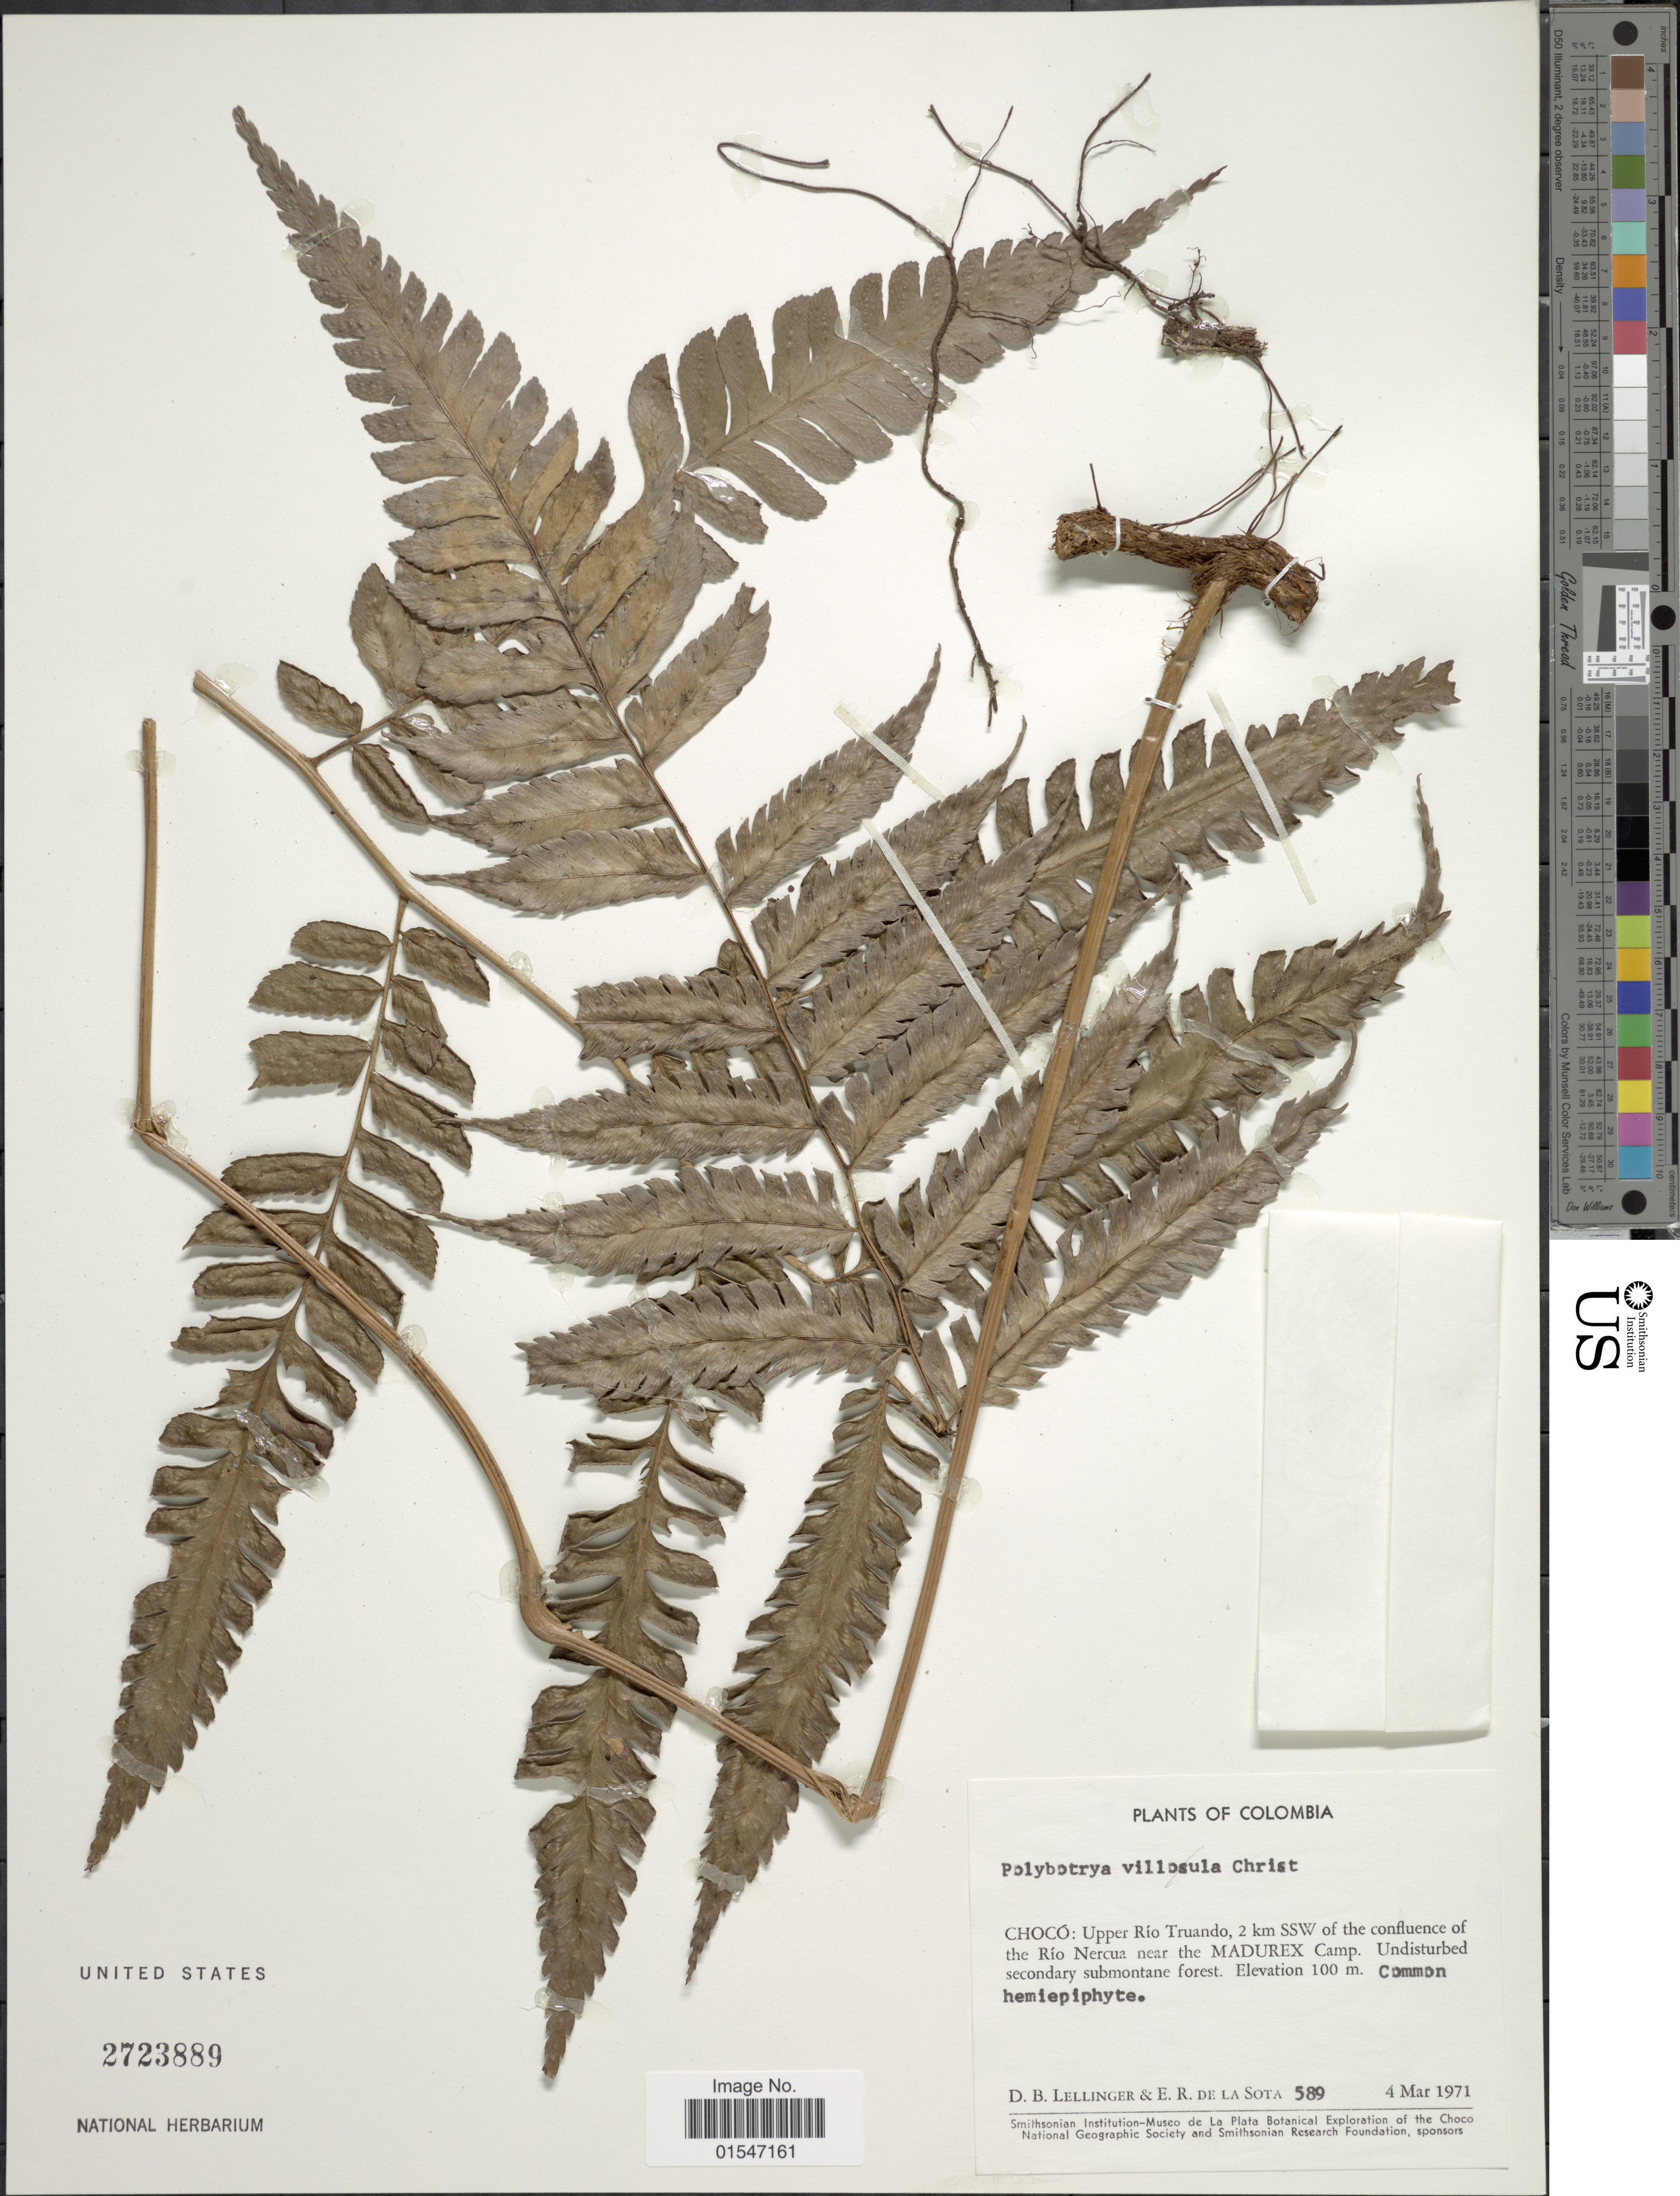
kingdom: Plantae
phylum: Tracheophyta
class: Polypodiopsida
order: Polypodiales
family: Dryopteridaceae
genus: Polybotrya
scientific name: Polybotrya caudata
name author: Kunze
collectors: D. B. Lellinger & E. R. de la Sota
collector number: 589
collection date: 1971-03-04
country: Colombia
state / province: Chocó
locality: Choco: Upper Rio Truando , 2 km SSW of the confluence of the Rio Nercua near the Madurex Camp.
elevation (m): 100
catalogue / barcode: US 2723889